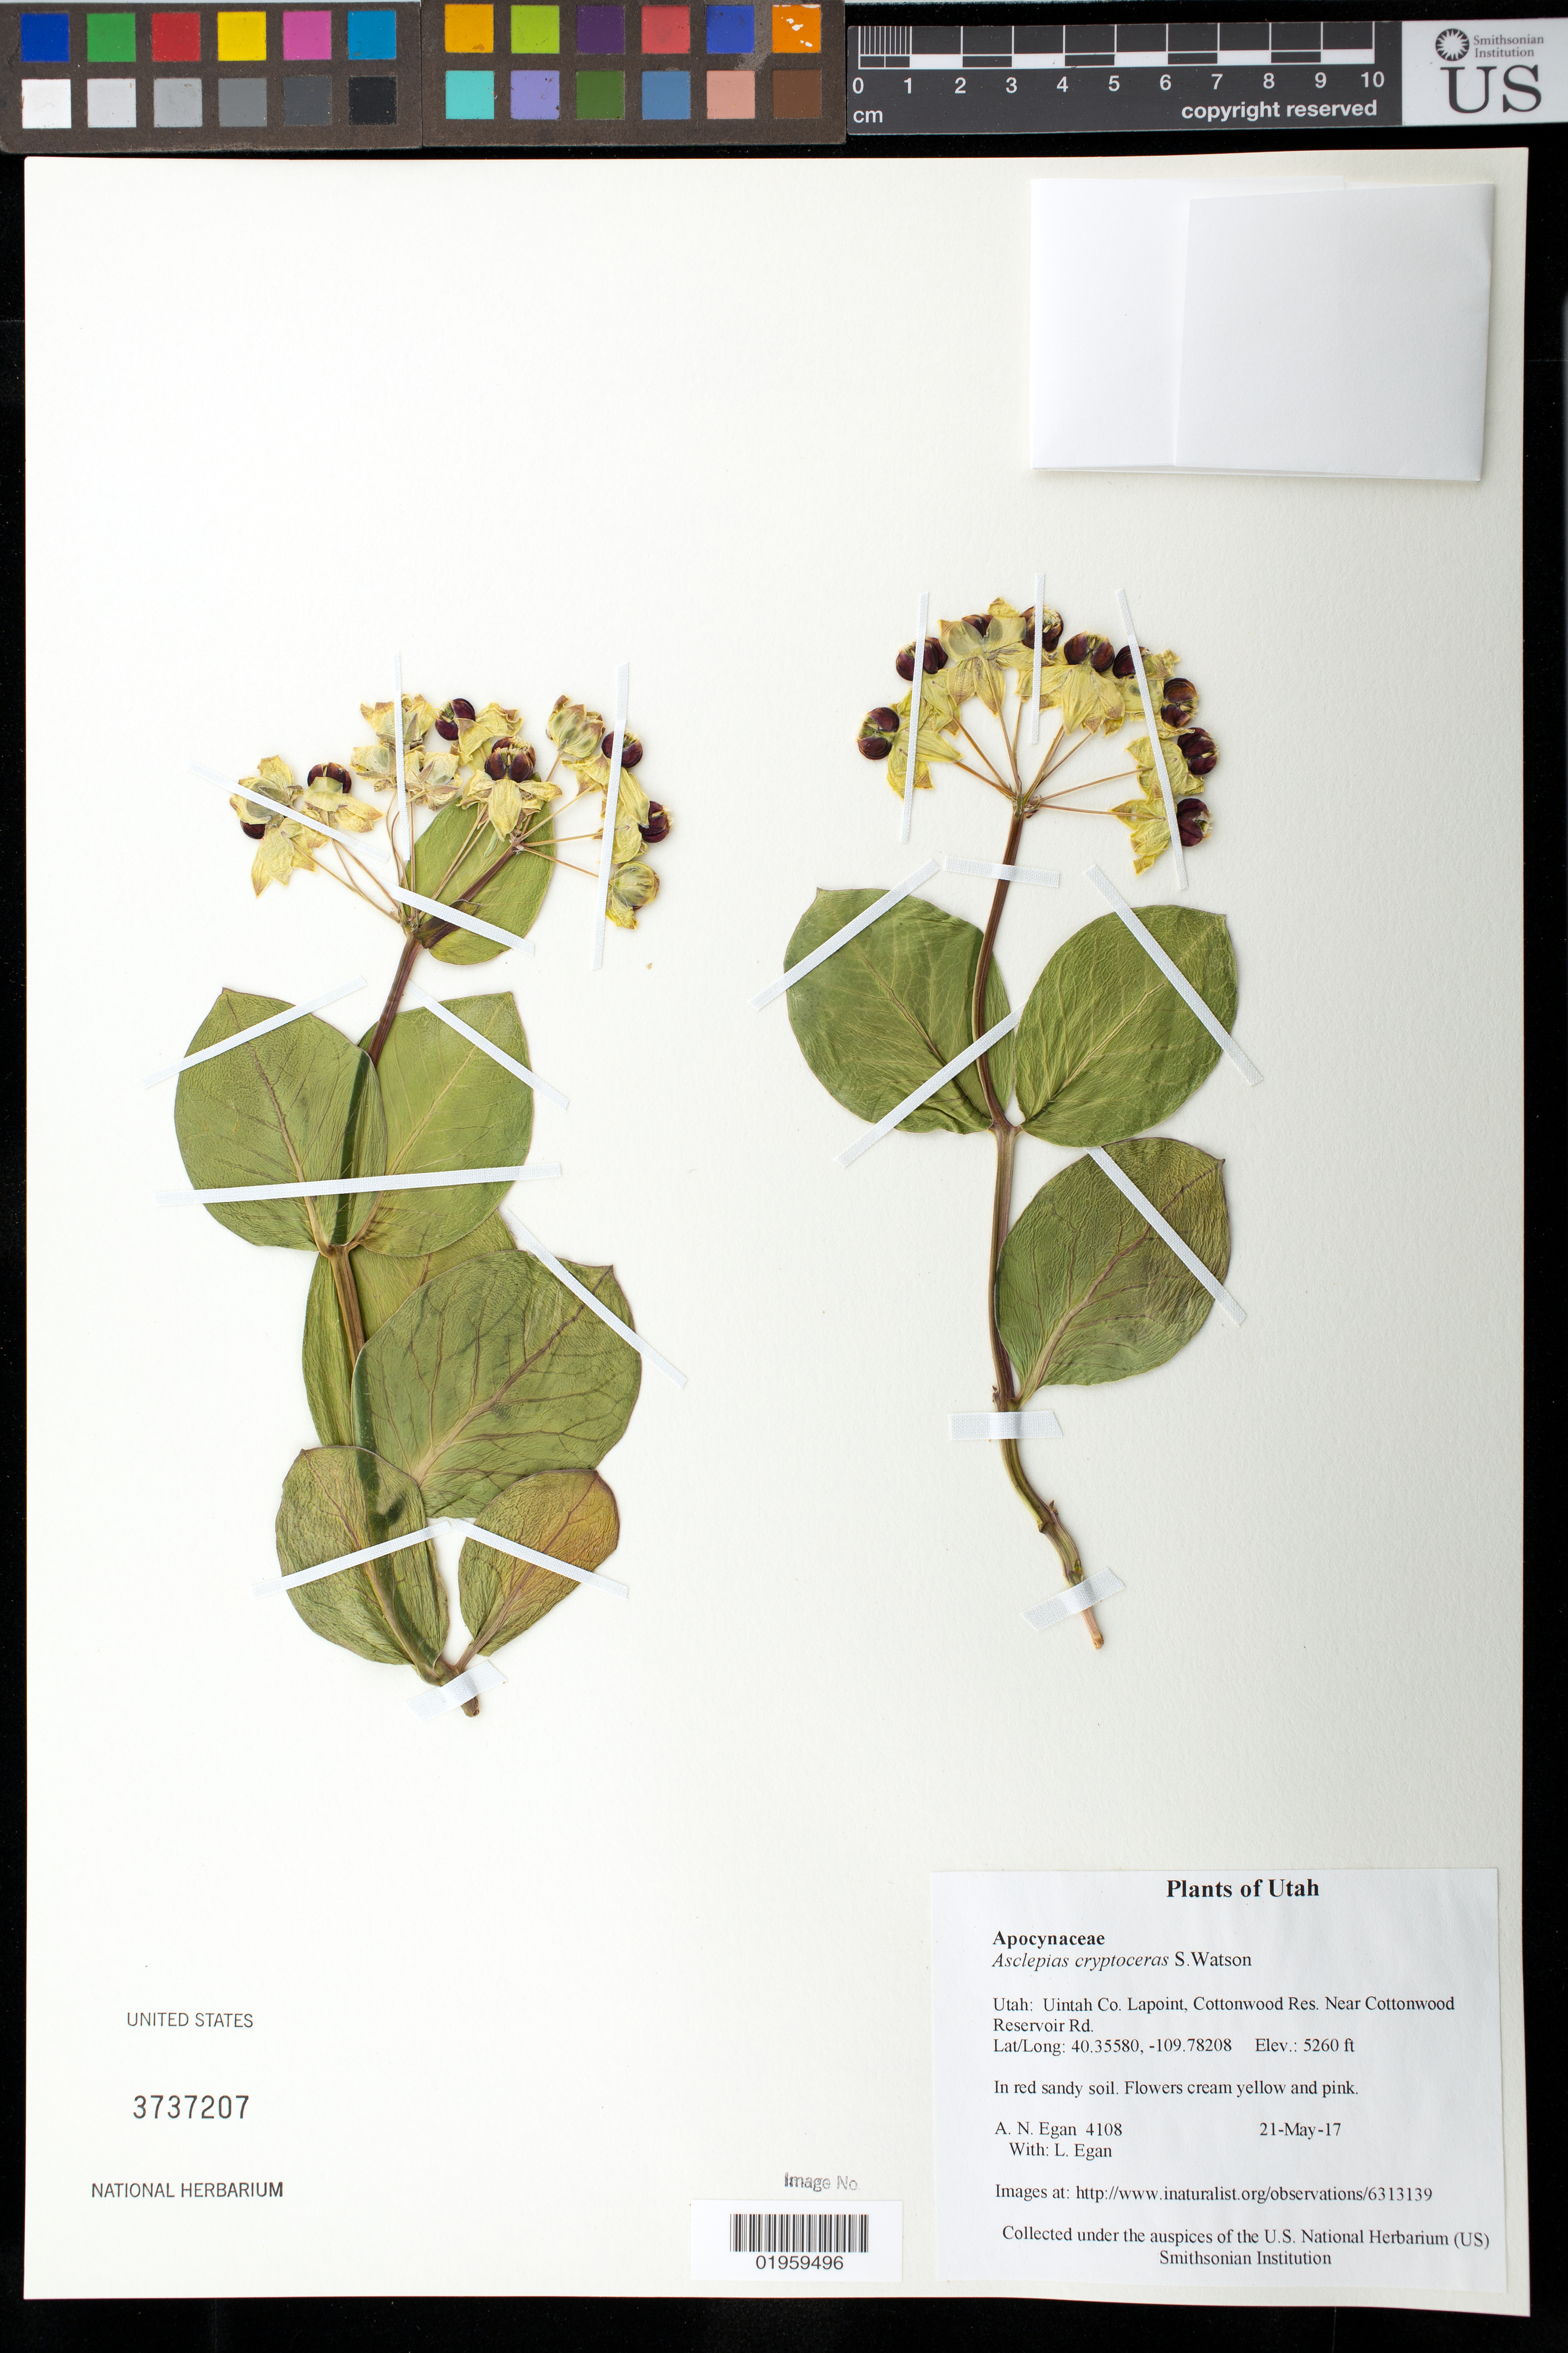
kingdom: Plantae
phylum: Tracheophyta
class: Magnoliopsida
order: Gentianales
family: Apocynaceae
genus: Asclepias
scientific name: Asclepias cryptoceras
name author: S. Watson in C. King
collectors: A. N. Egan & L. Egan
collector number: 4108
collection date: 2017-05-21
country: United States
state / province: Utah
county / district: Uintah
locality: Lapoint, Cottonwood Res. Near Cottonwood Reservoir Rd.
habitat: In red sandy soil.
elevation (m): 1603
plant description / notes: http://www.inaturalist.org/observations/6313139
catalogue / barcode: US 3737207